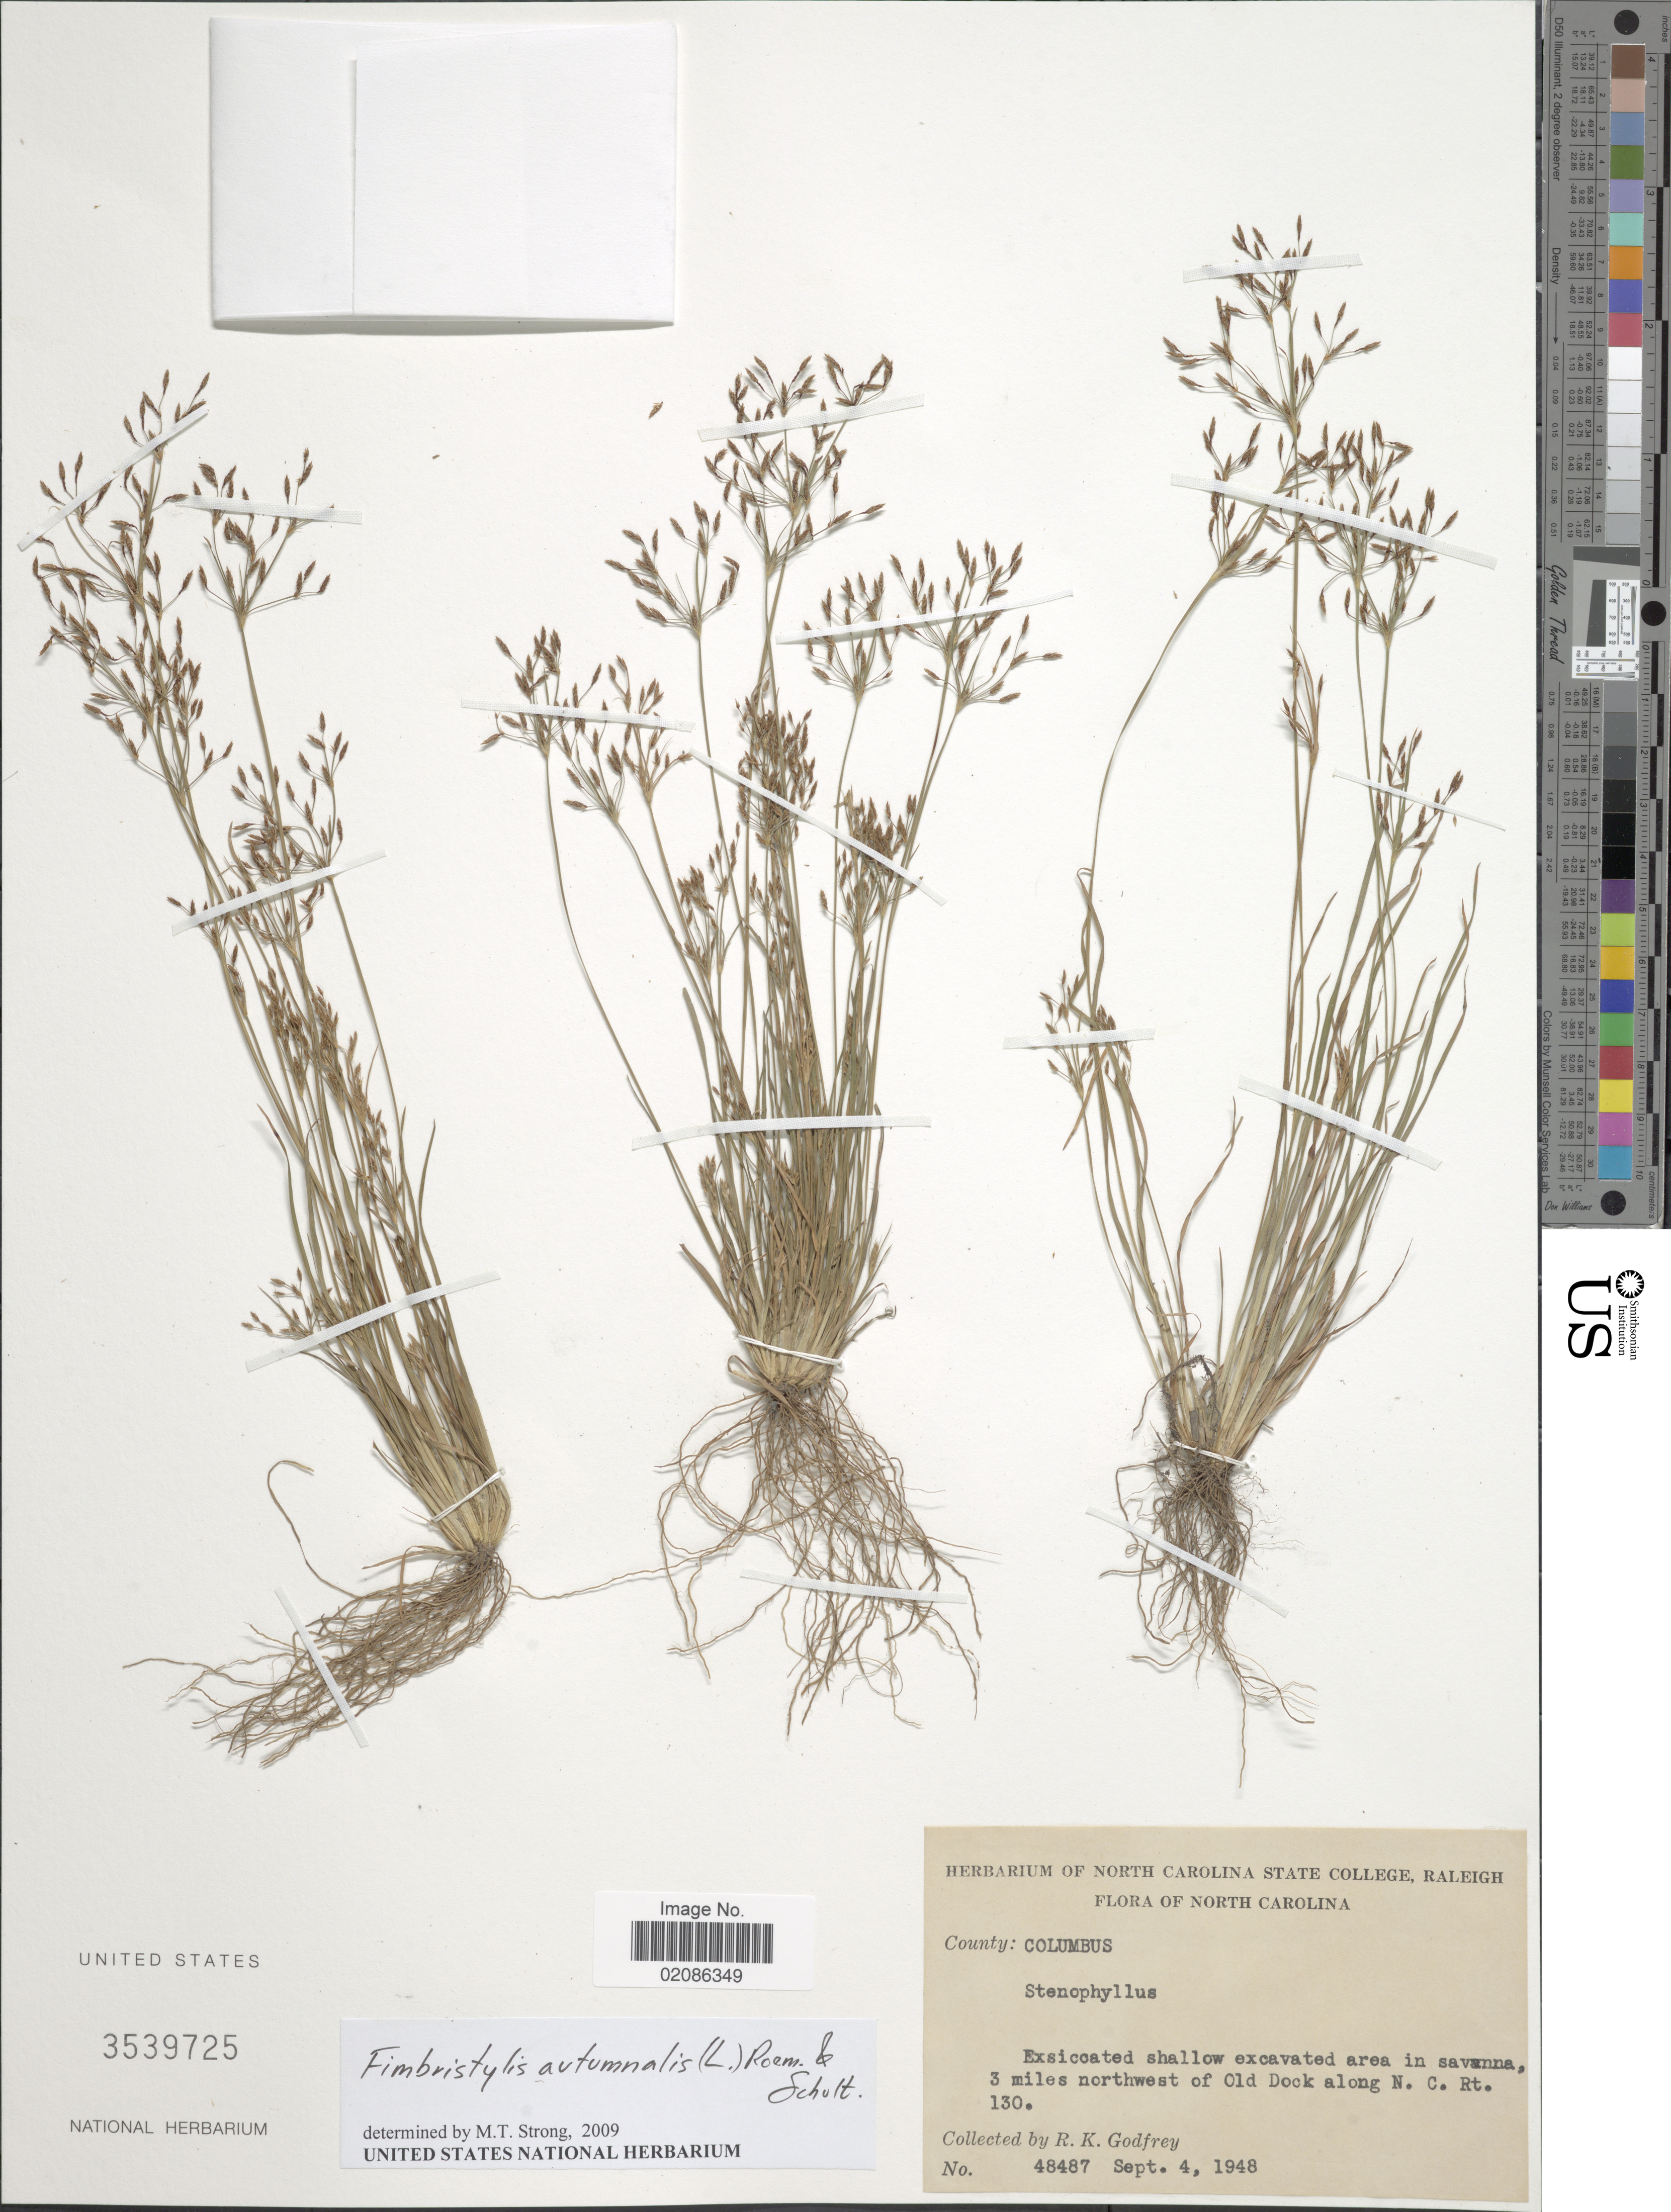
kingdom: Plantae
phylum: Tracheophyta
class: Liliopsida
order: Poales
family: Cyperaceae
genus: Fimbristylis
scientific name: Fimbristylis autumnalis (L.) Roem. & Schult.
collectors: R. K. Godfrey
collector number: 48487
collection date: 1948-09-04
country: United States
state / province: North Carolina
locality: County: Columbus; Exsicoated shallow excavated area in savanna, 3 miles northwest of Old Dock along N. C. Rt. 130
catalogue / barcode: US 3539725